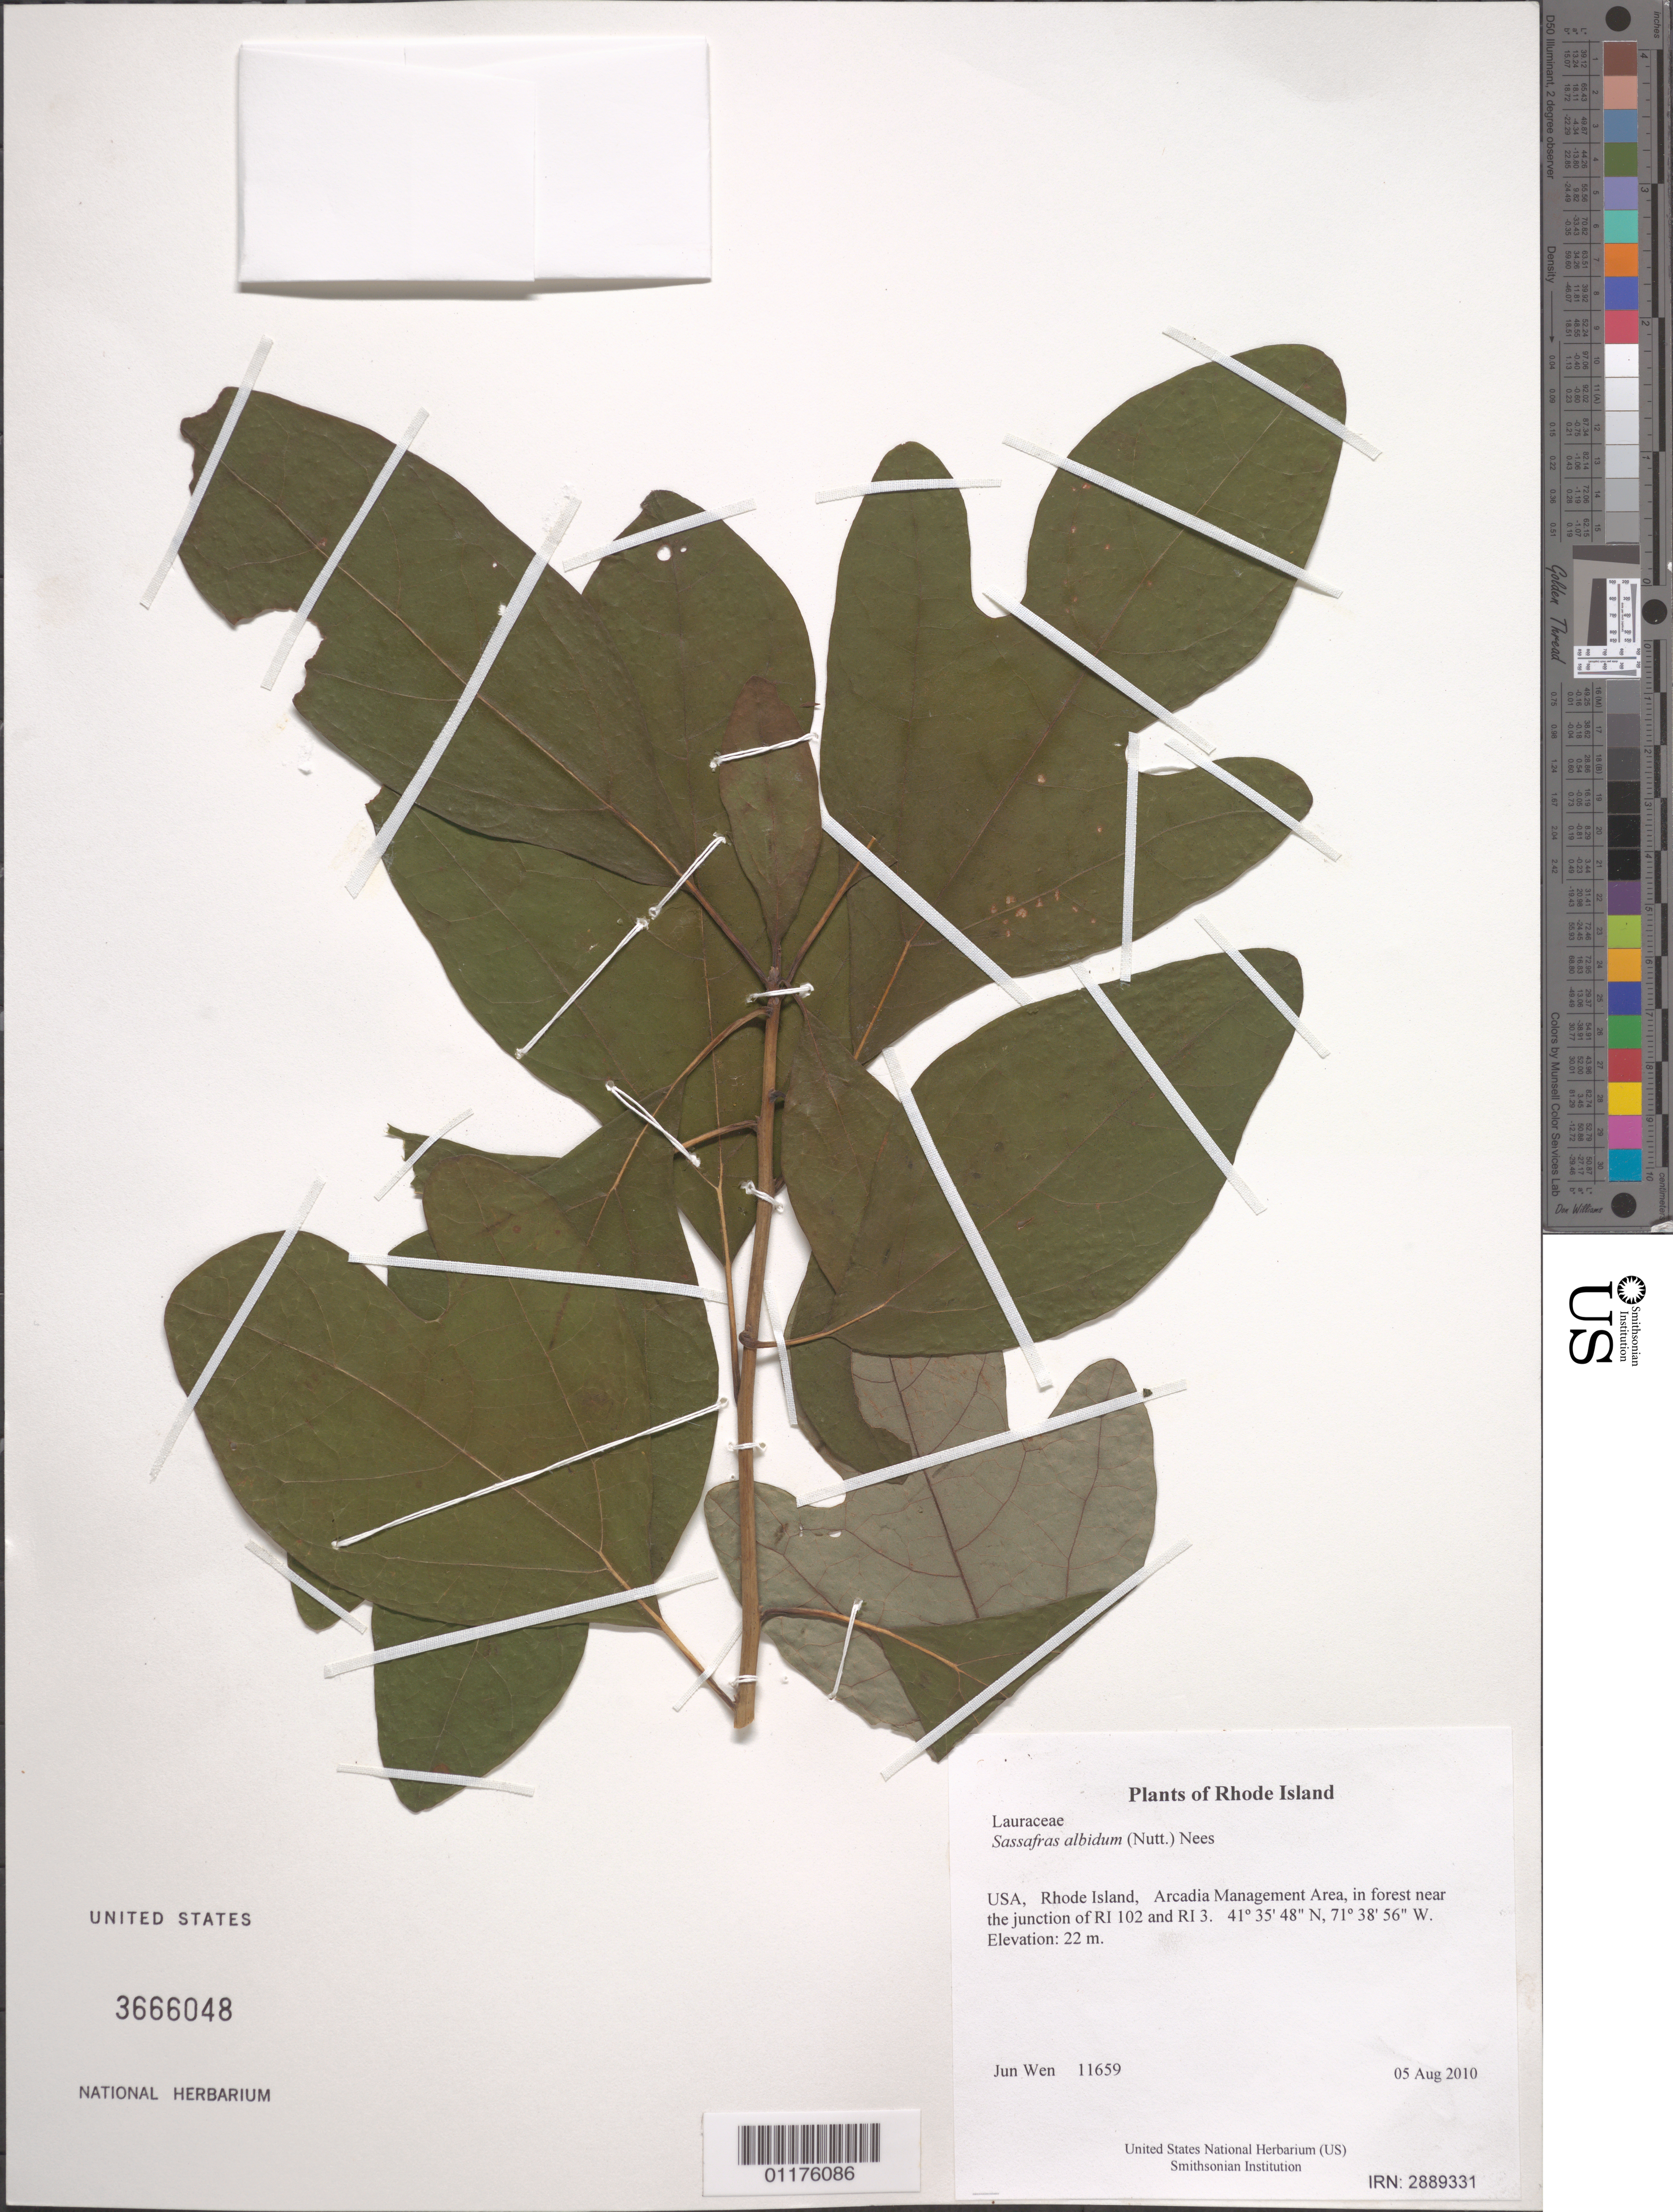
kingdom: Plantae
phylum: Tracheophyta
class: Magnoliopsida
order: Laurales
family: Lauraceae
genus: Sassafras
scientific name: Sassafras albidum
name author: (Nutt.) Nees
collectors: J. Wen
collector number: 11659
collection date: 2010-08-05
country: United States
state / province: Rhode Island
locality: Arcadia Management Area, in forest near the junction of RI 102 and RI 3.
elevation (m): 22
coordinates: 41 35.804 N, 71 38.942 W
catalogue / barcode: US 3666048